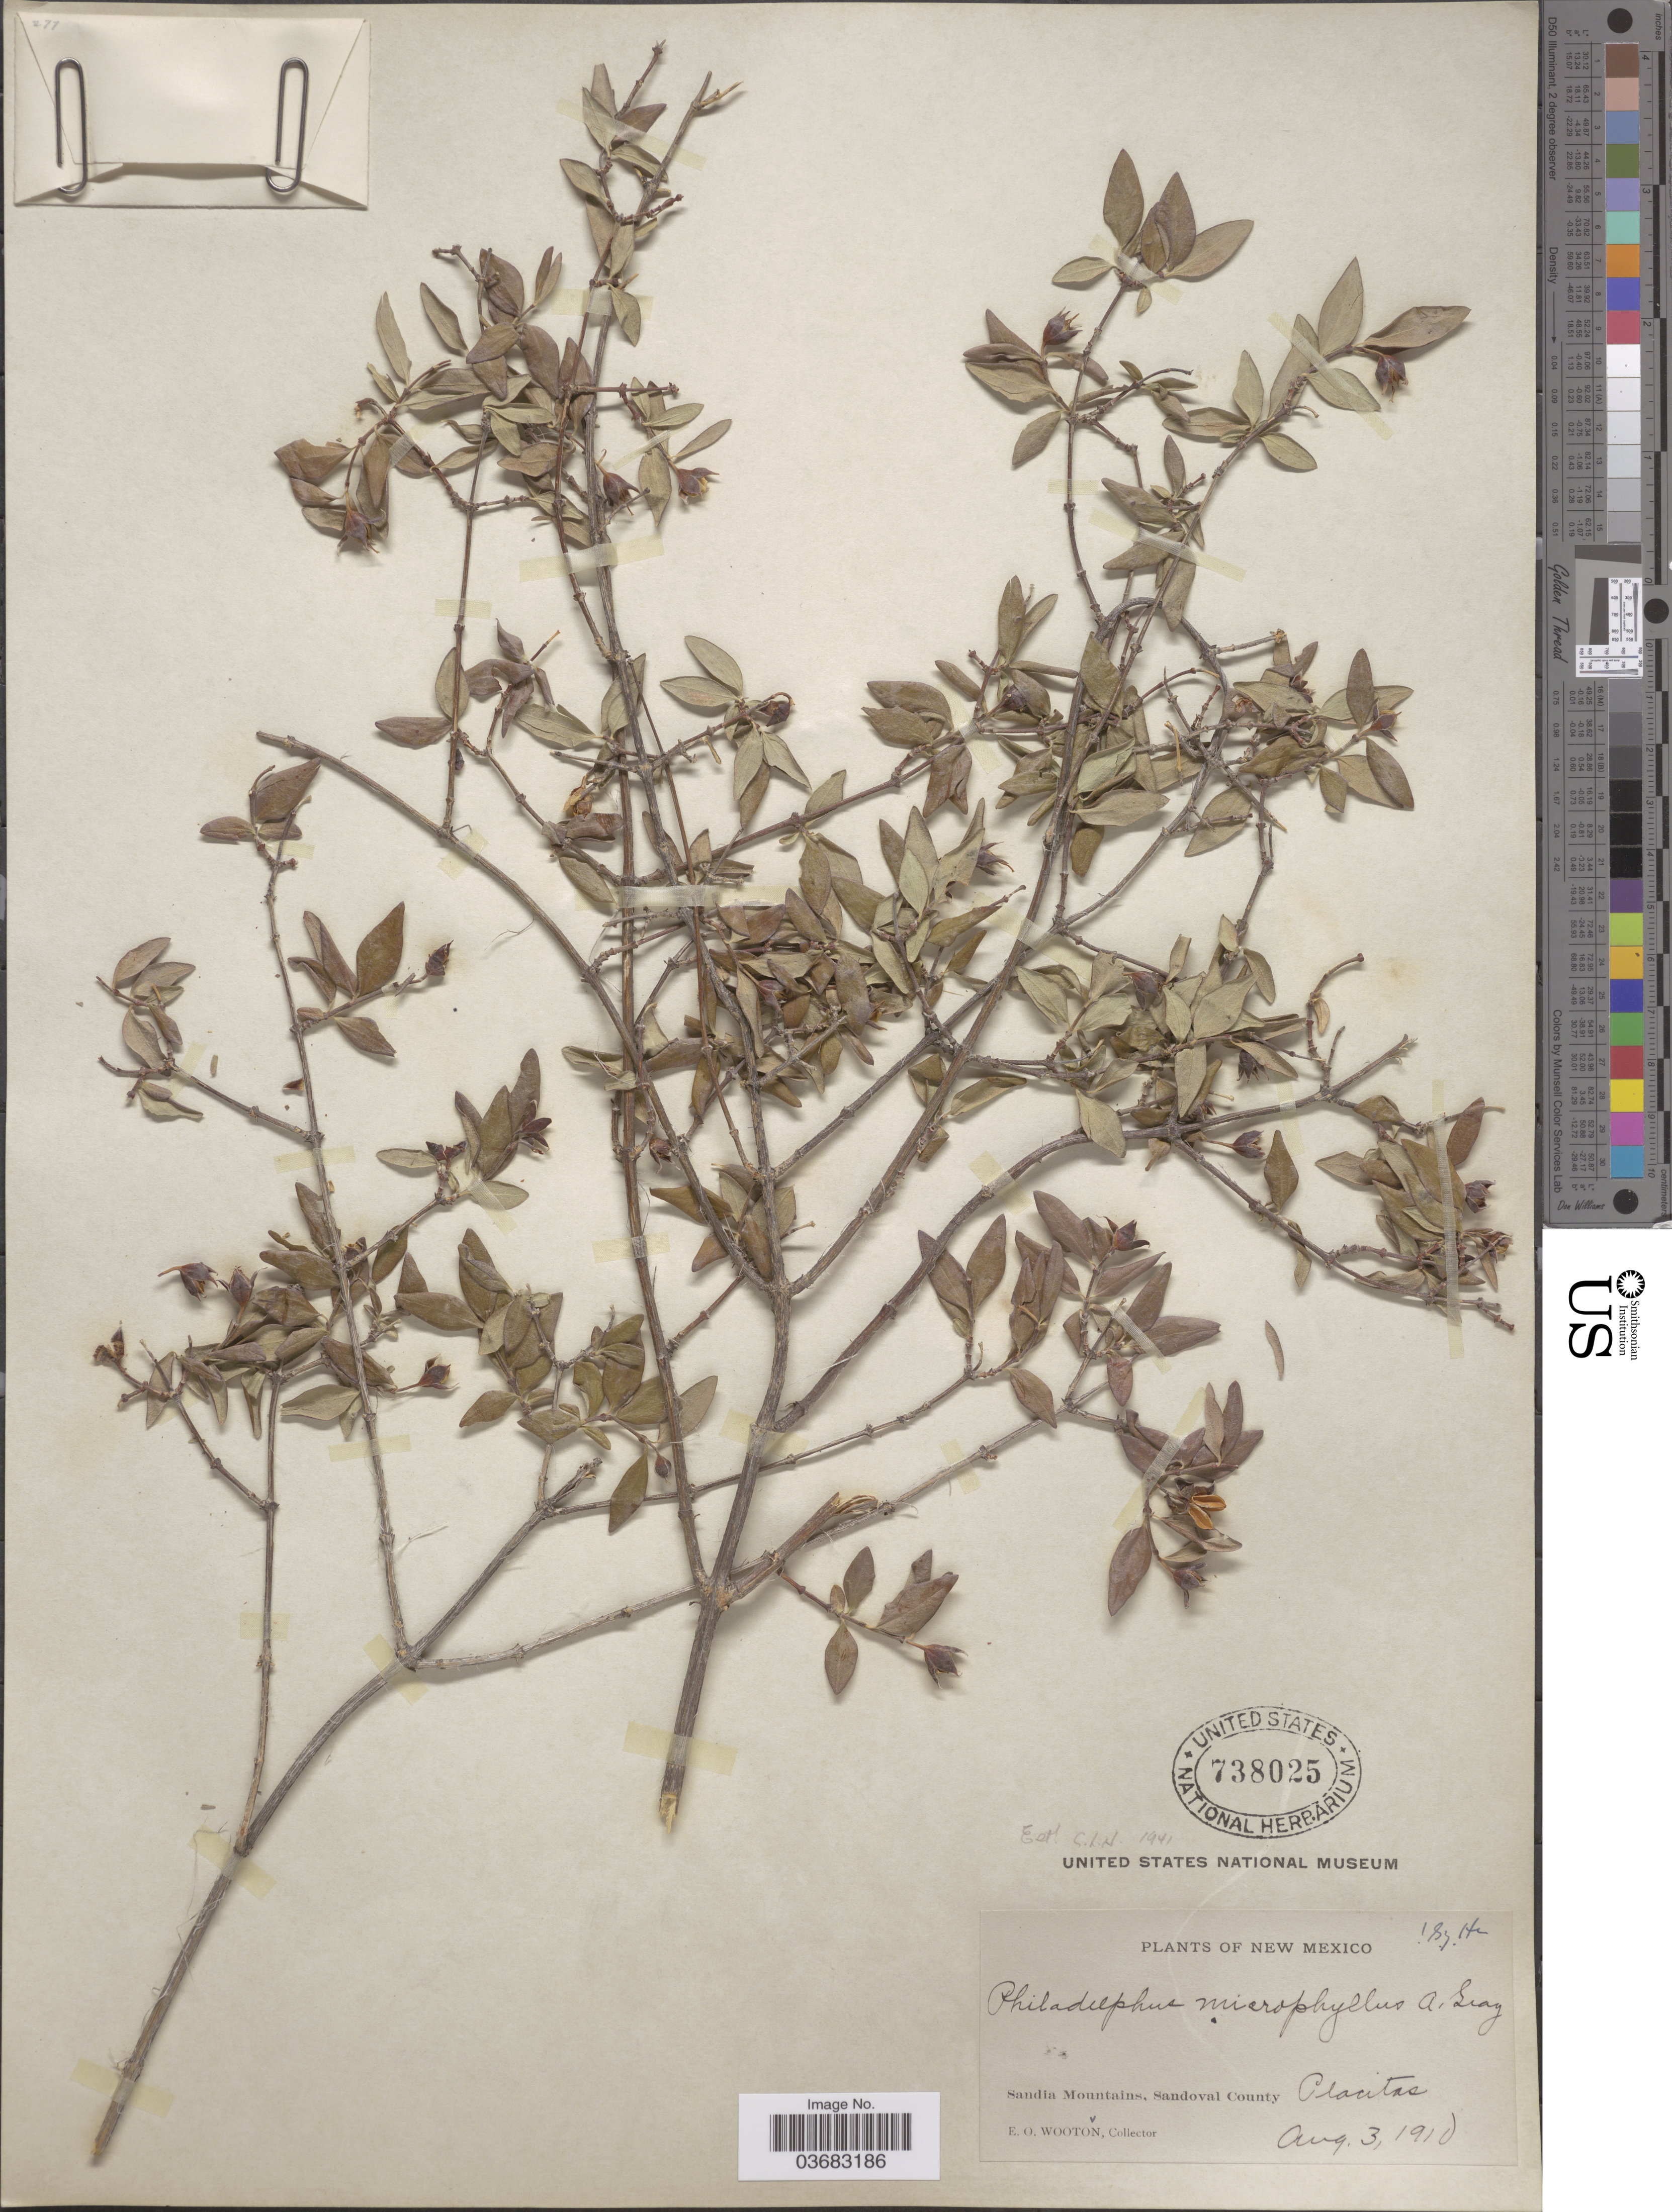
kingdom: Plantae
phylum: Tracheophyta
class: Magnoliopsida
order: Cornales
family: Hydrangeaceae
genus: Philadelphus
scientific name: Philadelphus microphyllus var. microphyllus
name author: A. Gray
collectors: E. O. Wooton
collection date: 1910-08-03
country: United States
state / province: New Mexico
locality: Sandia Mountains, Sandoval County. Placitas.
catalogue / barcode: US 738025